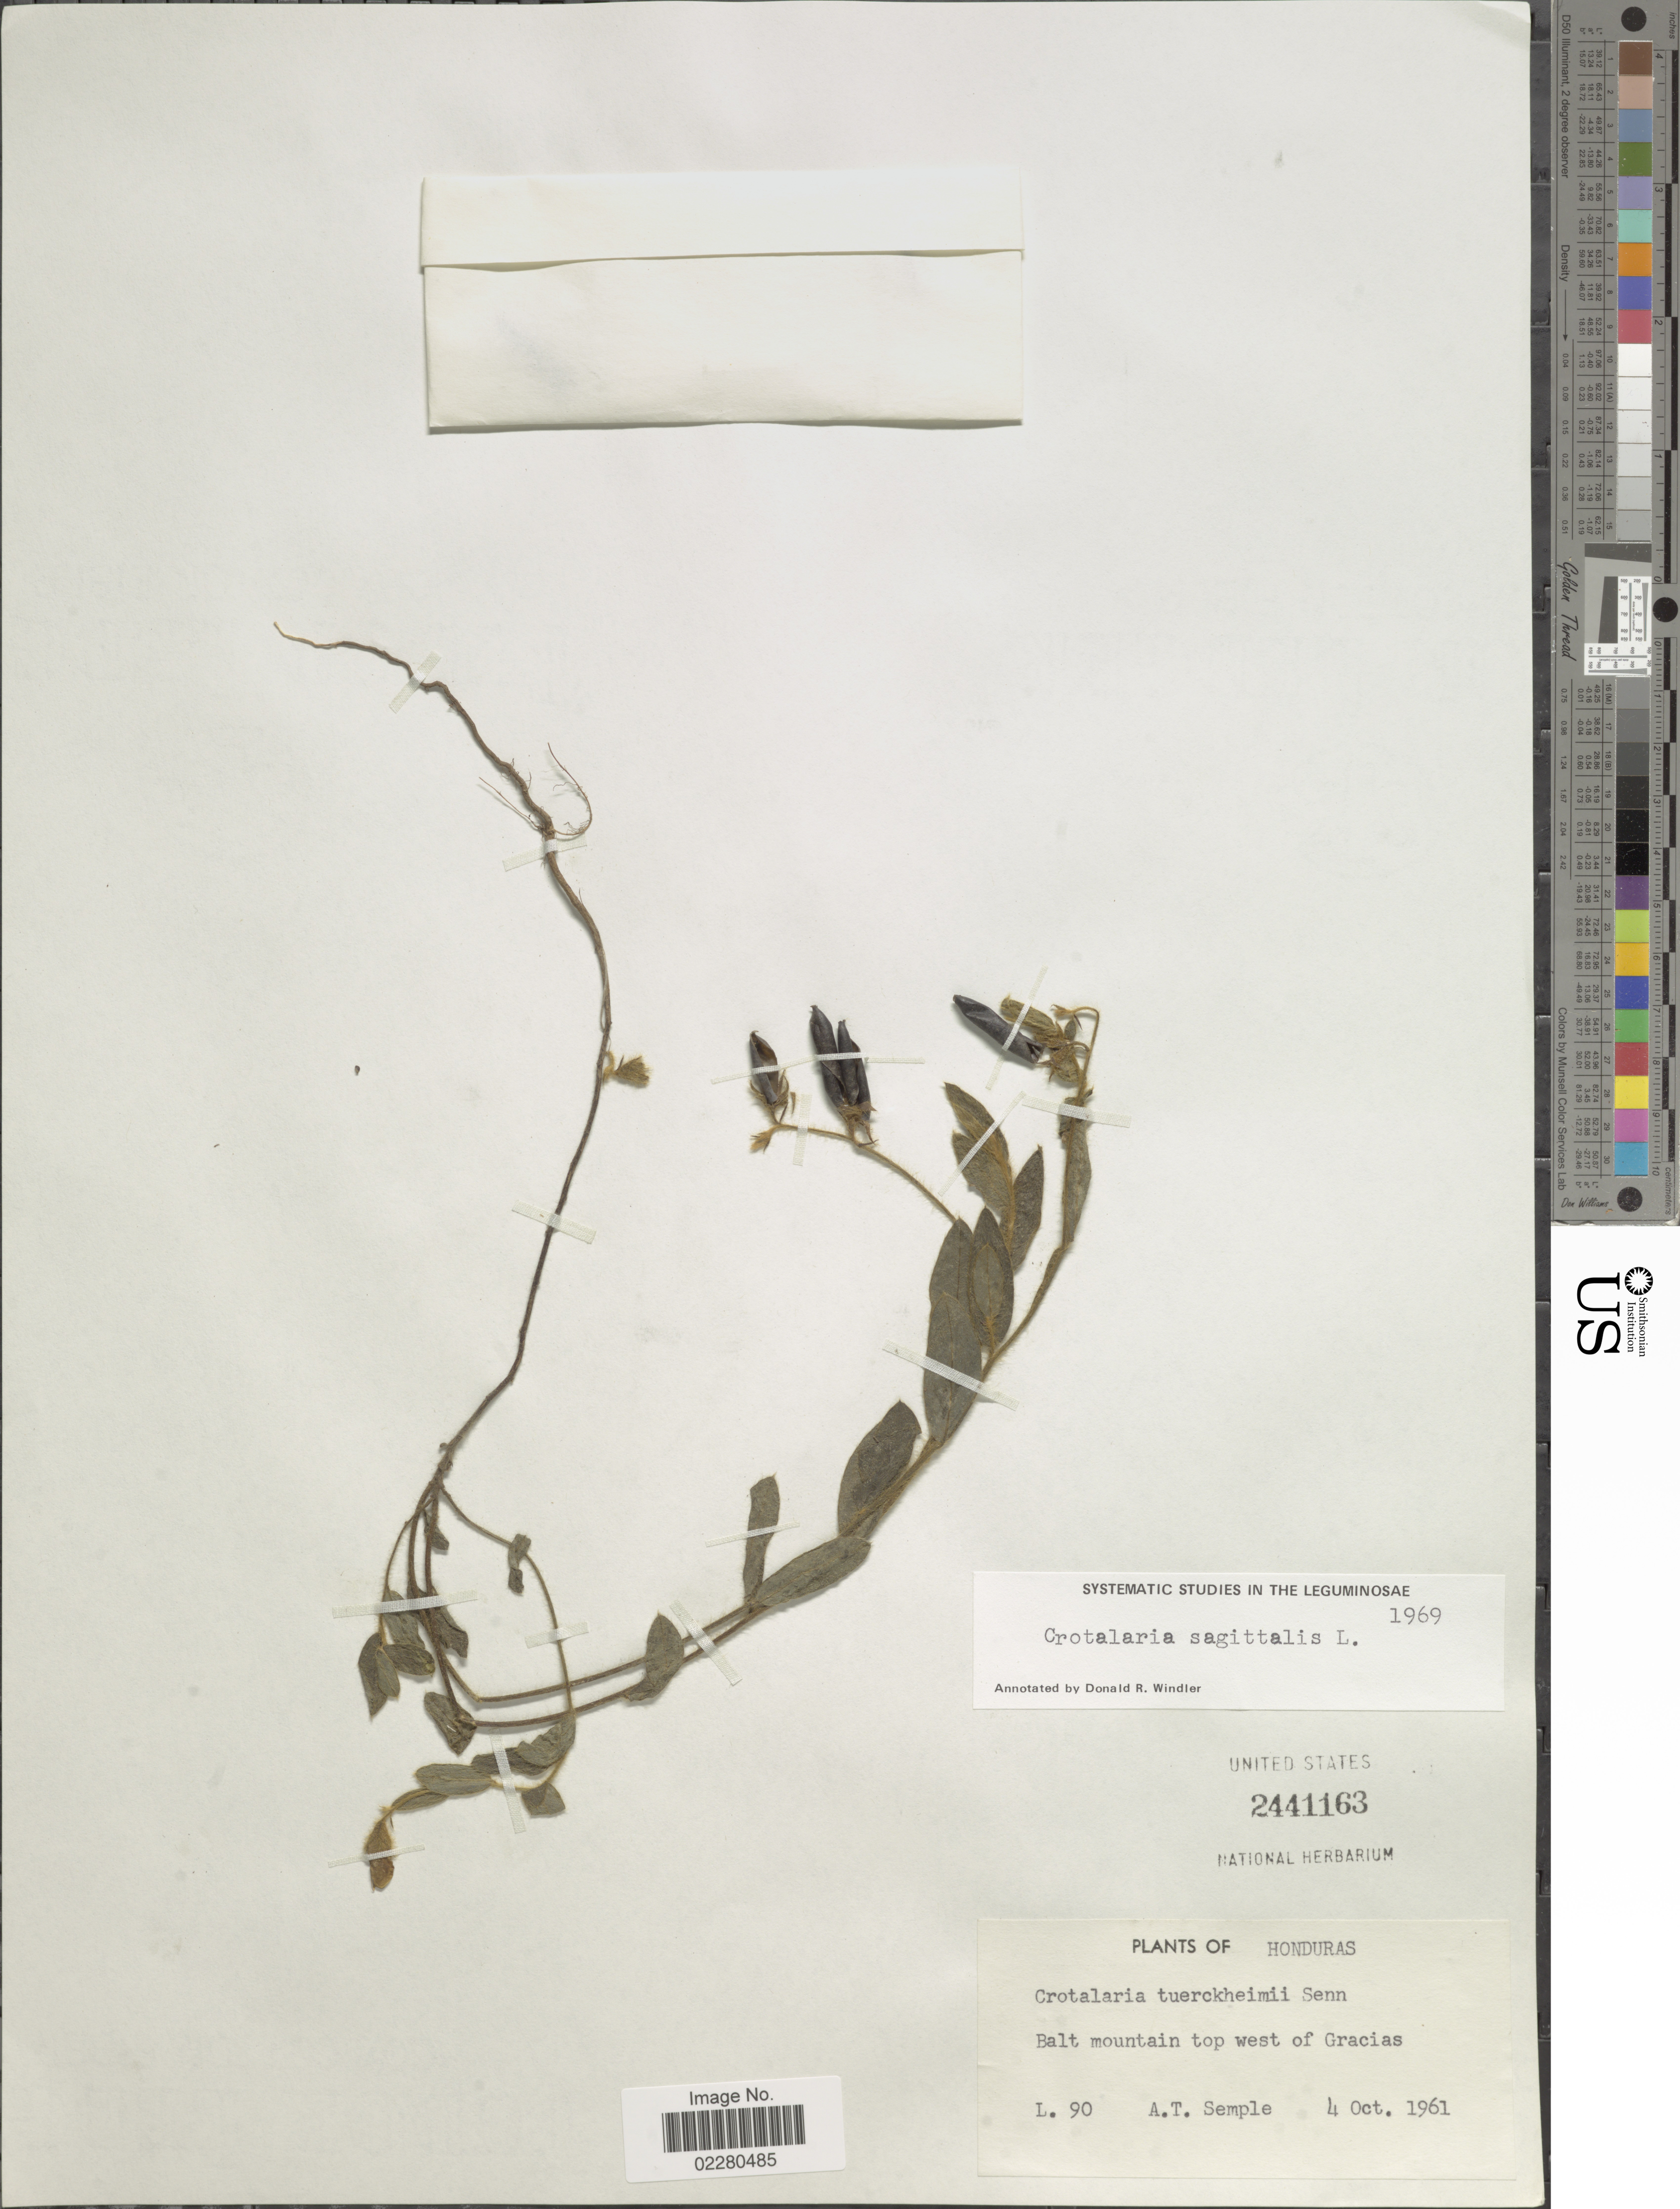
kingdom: Plantae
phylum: Tracheophyta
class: Magnoliopsida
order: Fabales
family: Fabaceae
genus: Crotalaria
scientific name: Crotalaria sagittalis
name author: L.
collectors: A. Semple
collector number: L90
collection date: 1961-10-04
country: Honduras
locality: Balt mountain top west of Gracias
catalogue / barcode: US 2441163